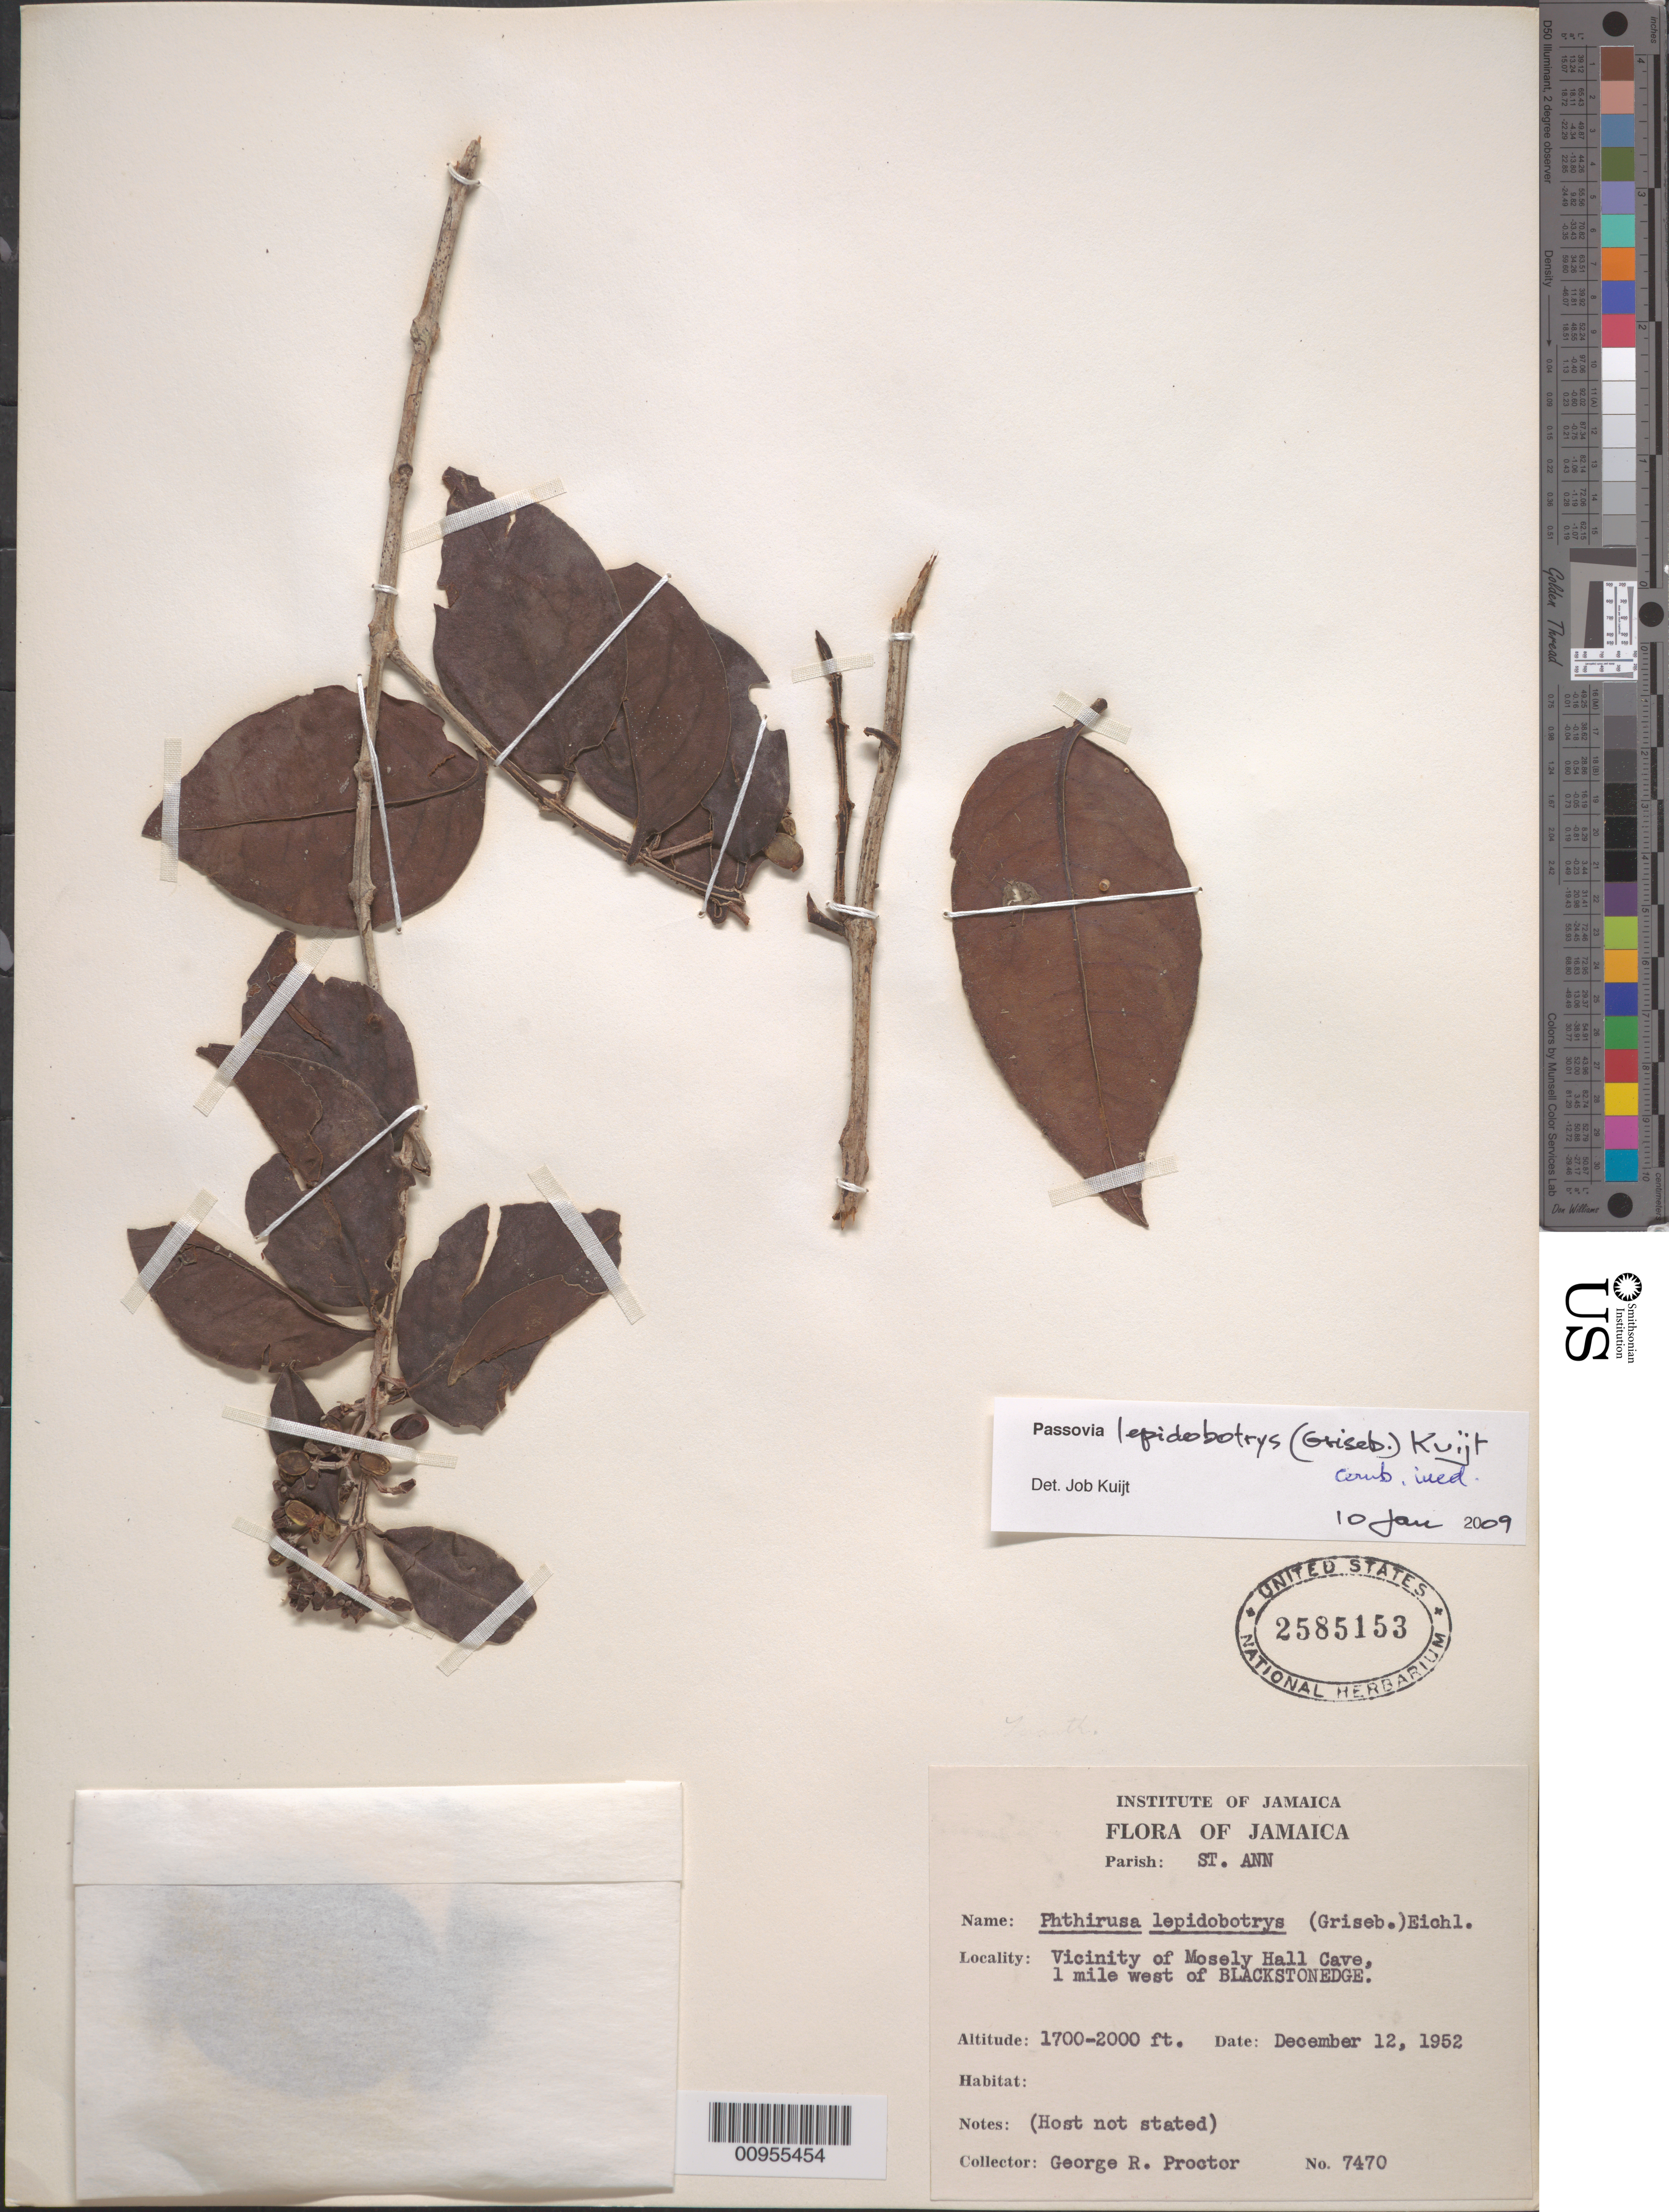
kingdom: Plantae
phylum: Tracheophyta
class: Magnoliopsida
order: Santalales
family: Loranthaceae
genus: Passovia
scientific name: Passovia lepidobotrys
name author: (Griseb.) Kuijt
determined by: Kuijt, Job, (CANADA)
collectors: G. R. Proctor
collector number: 7470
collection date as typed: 12 Dec 1952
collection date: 1952-12-12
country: Jamaica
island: Jamaica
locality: Mosely Hall Cave, vicinity of, 1 mi. W of Blackstonedge.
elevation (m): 518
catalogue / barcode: US 2585153